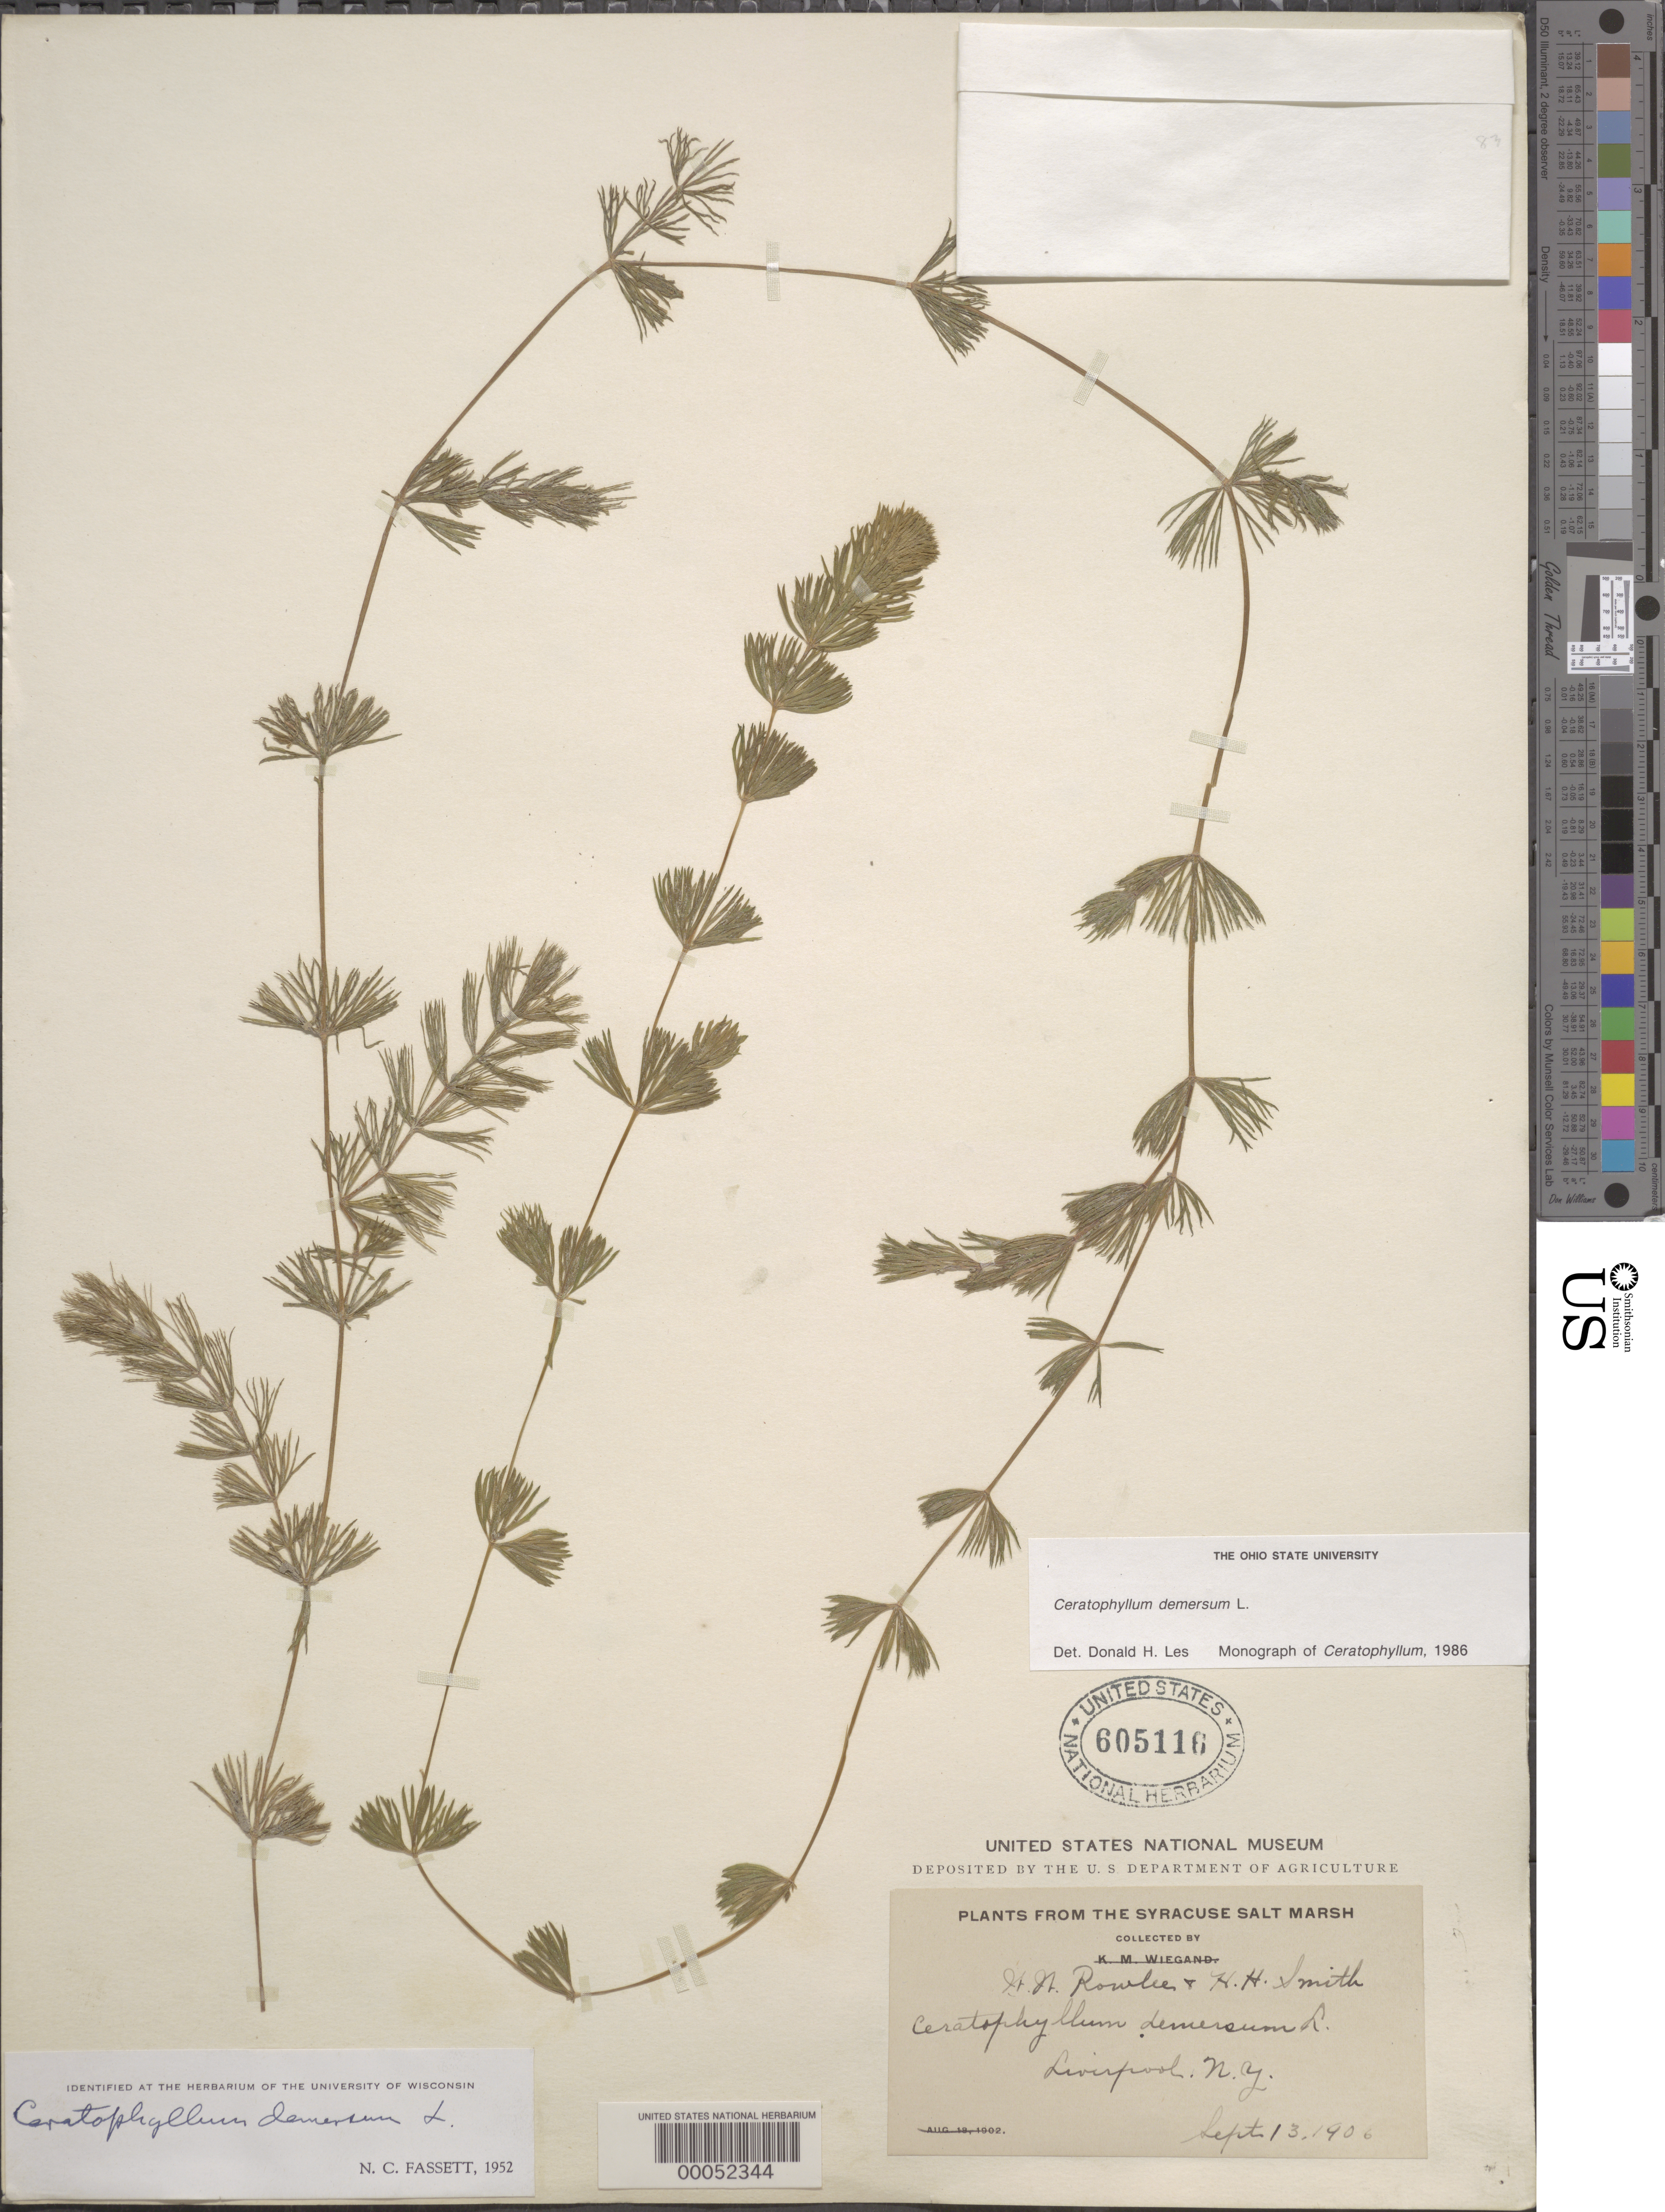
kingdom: Plantae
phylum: Tracheophyta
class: Magnoliopsida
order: Ceratophyllales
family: Ceratophyllaceae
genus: Ceratophyllum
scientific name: Ceratophyllum demersum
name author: L.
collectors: N. N. Rowlee & Herbert H. Smith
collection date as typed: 13 Sep 1906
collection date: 1906-09-13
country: United States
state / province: New York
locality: Liverpool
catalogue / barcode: US 605116